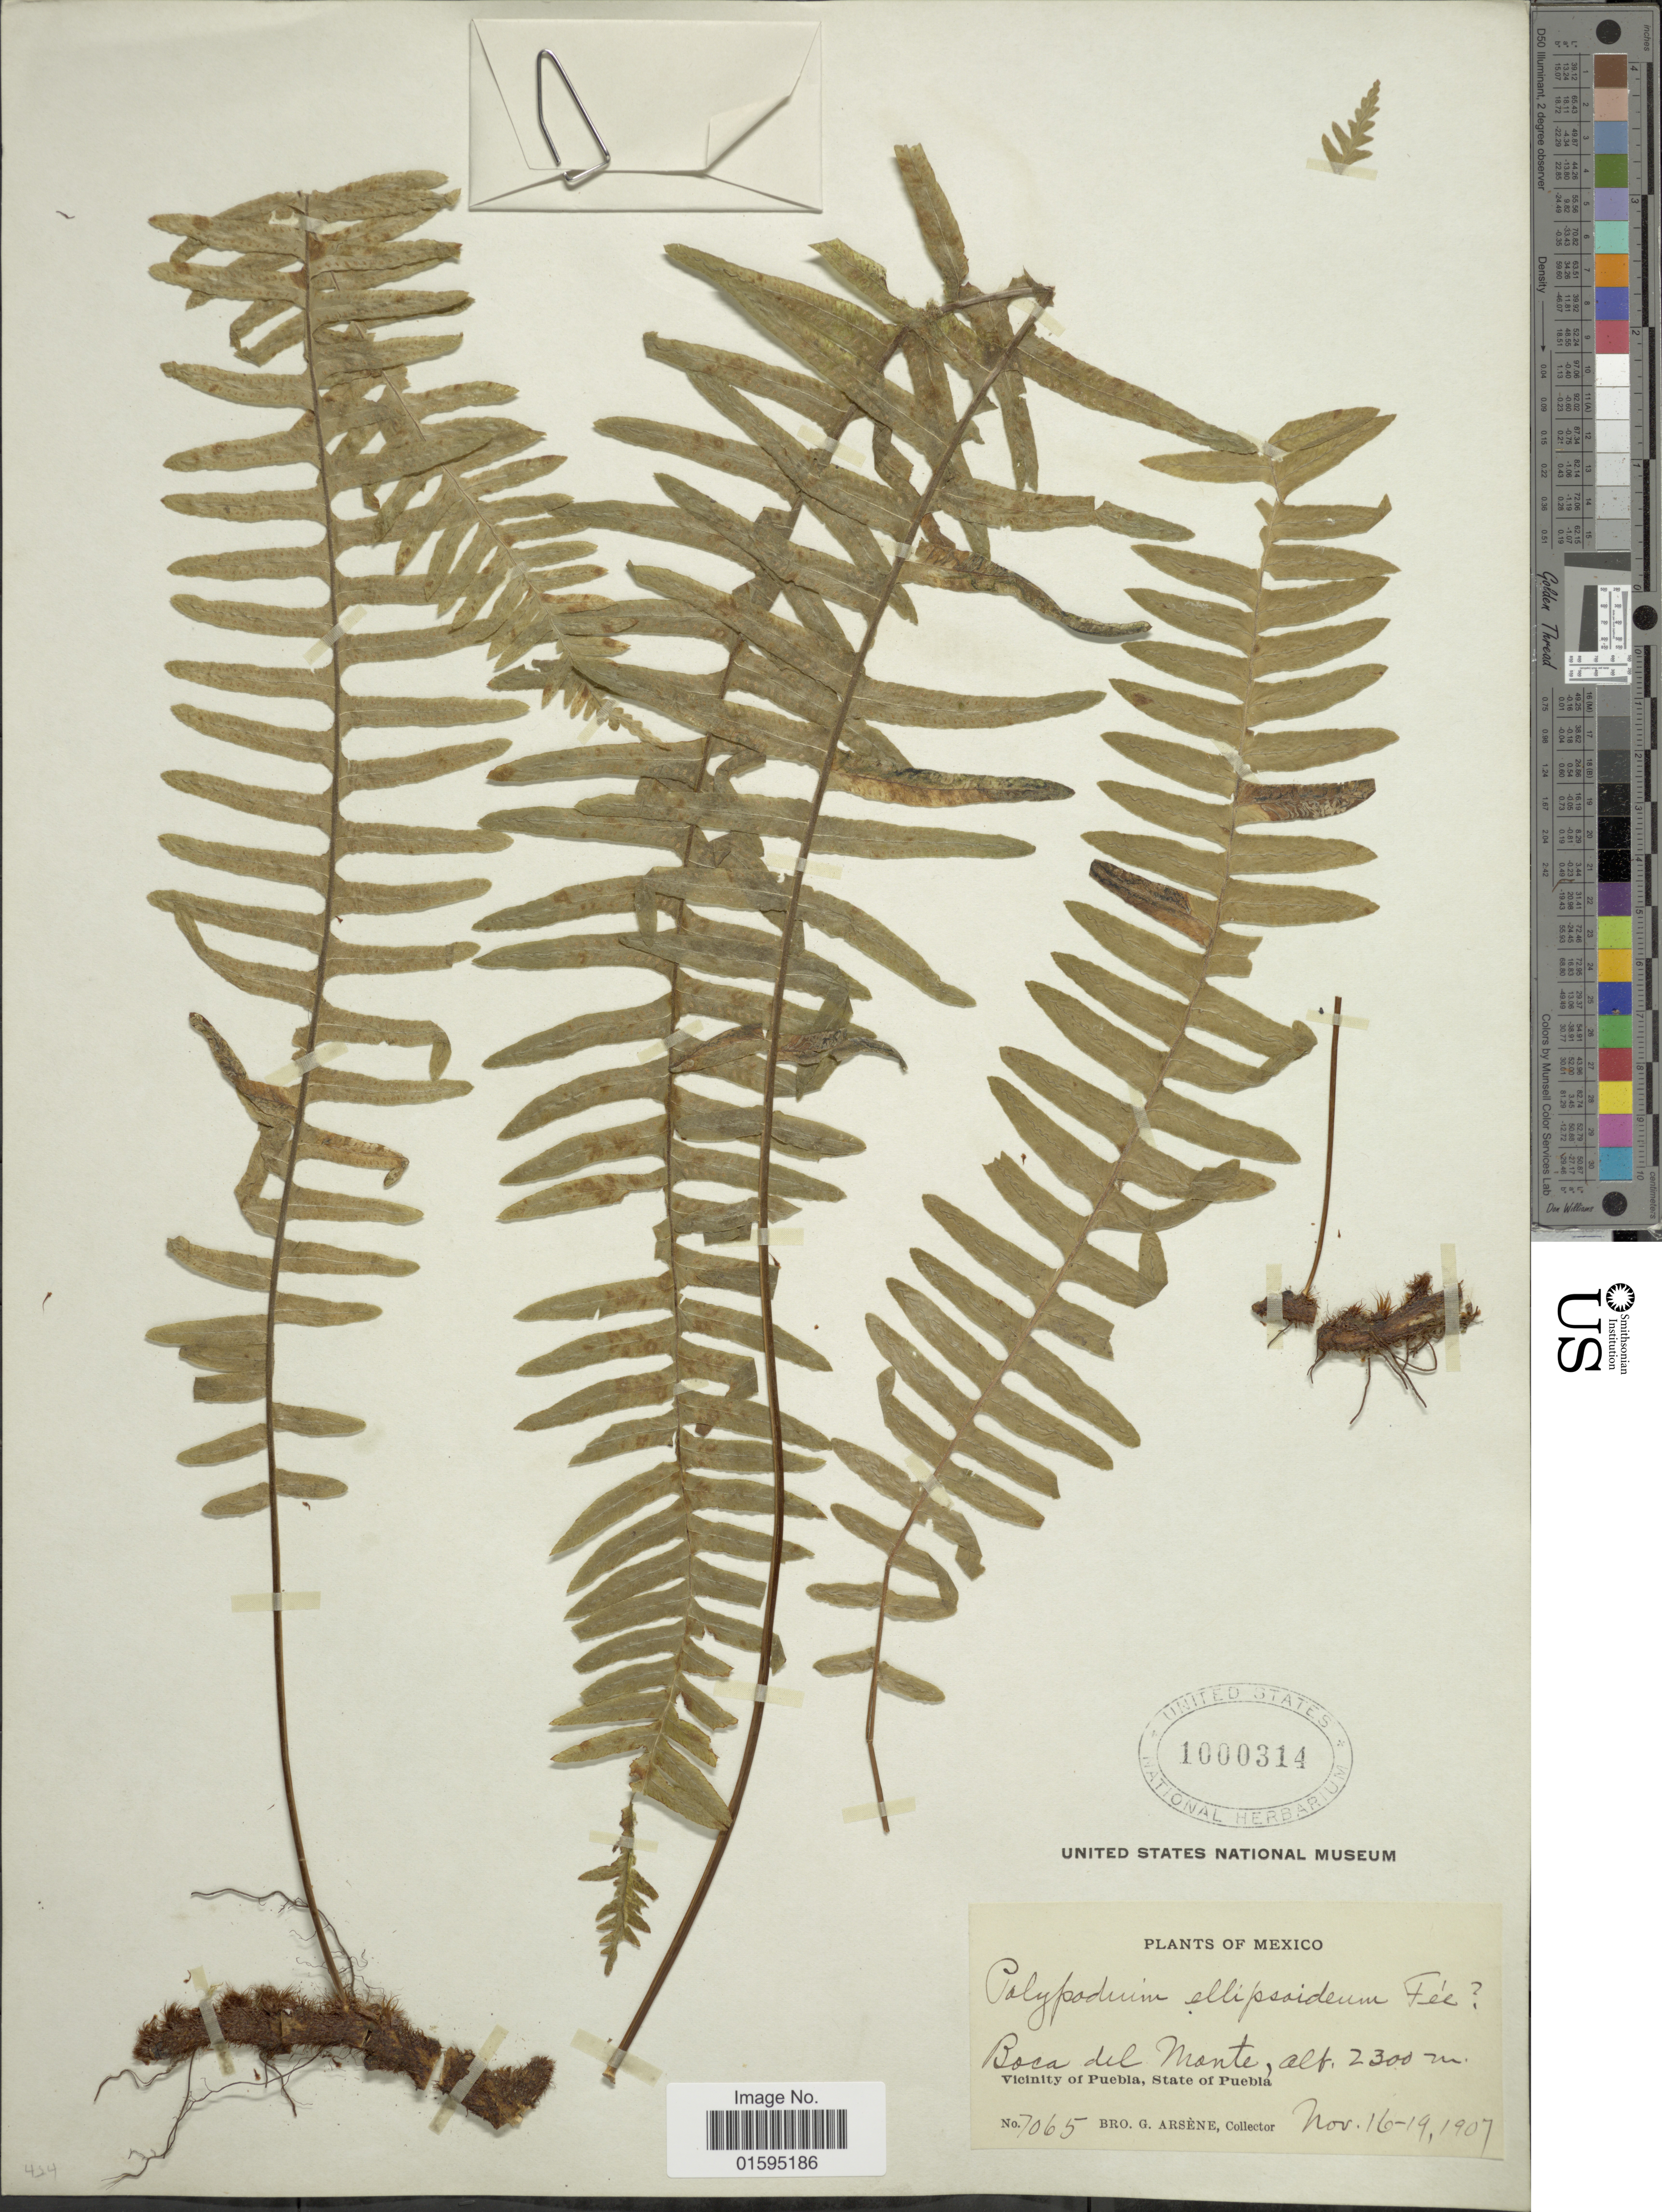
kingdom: Plantae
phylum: Tracheophyta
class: Polypodiopsida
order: Polypodiales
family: Polypodiaceae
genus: Polypodium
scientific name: Polypodium hartwegianum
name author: Hook.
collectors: Bro. G. Arsène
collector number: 7065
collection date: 1907-11-16/1907-11-19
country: Mexico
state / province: Puebla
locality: Boca del Monte, Vicinity of Puebla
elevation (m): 2300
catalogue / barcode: US 1000314